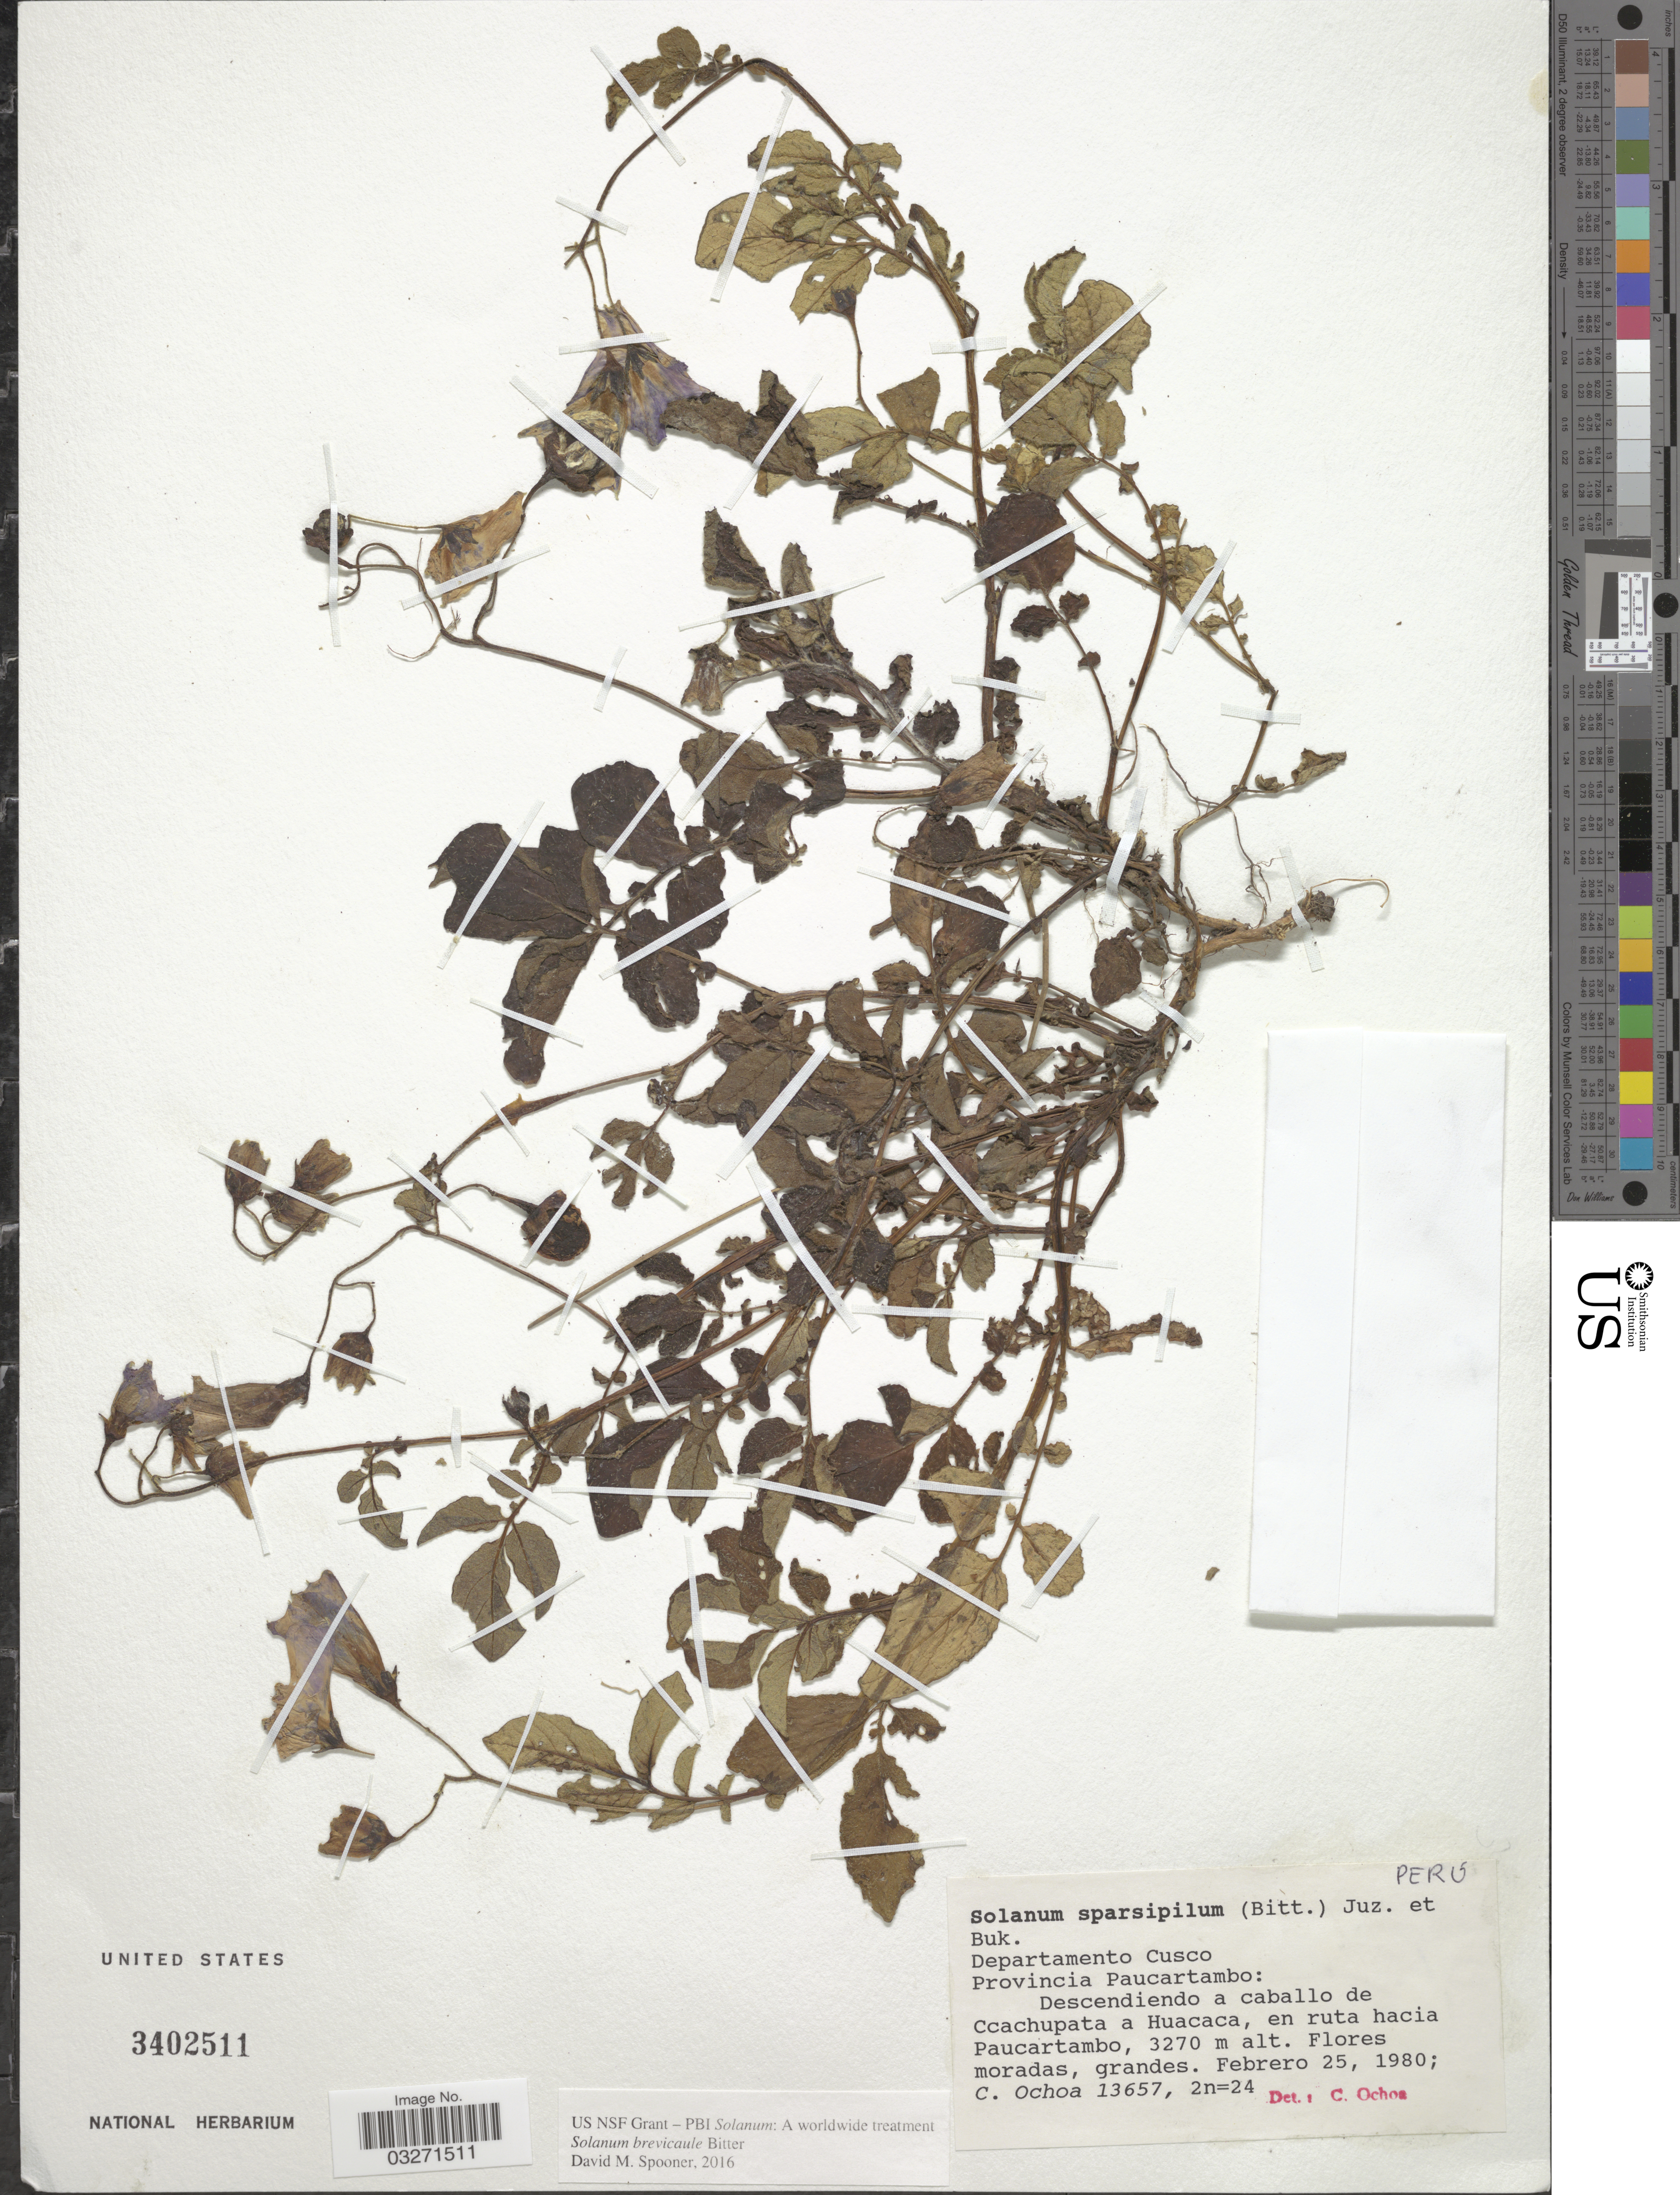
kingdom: Plantae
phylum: Tracheophyta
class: Magnoliopsida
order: Solanales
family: Solanaceae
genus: Solanum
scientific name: Solanum brevicaule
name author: Bitter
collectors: C. Ochoa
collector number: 13657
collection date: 1980-02-25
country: Peru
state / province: Cusco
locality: Departamento Cusco. Provincia Paucartambo: Descendiendo a caballo de Ccachupata a Huacaca, en ruta hacia Paucartambo.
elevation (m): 3270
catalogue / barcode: US 3402511